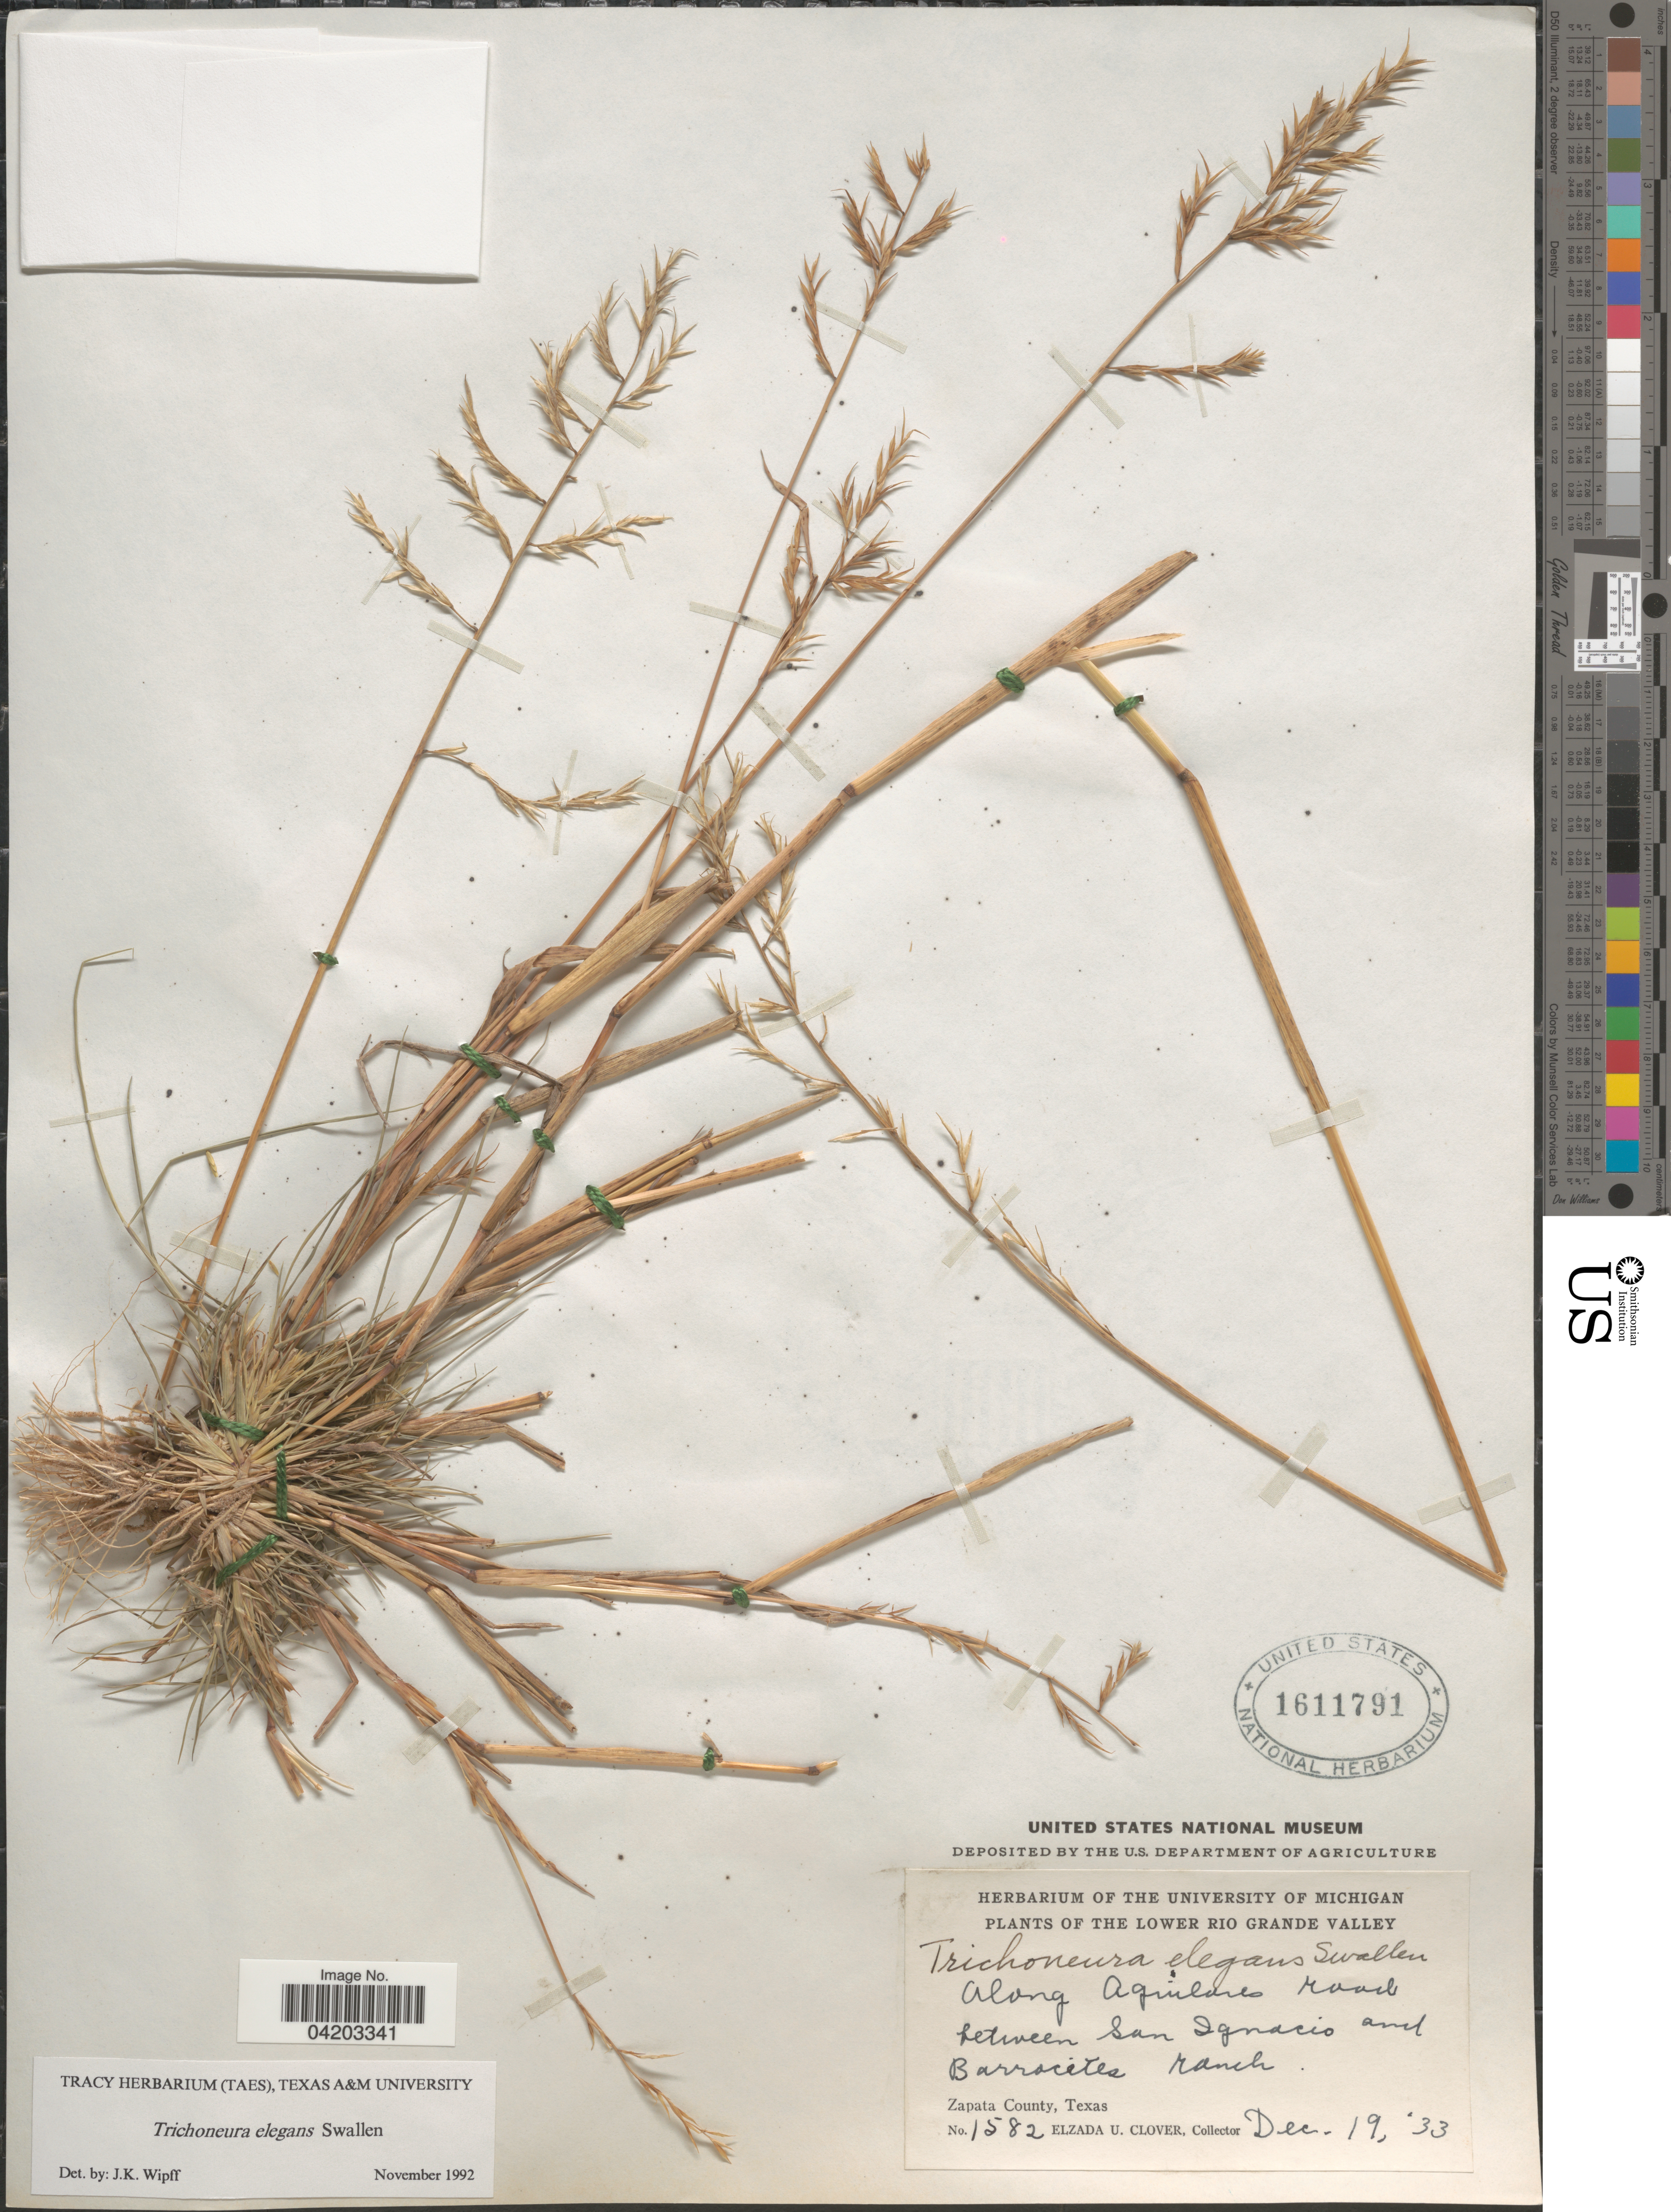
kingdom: Plantae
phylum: Tracheophyta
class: Liliopsida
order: Poales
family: Poaceae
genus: Trichoneura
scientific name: Trichoneura elegans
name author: Swallen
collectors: E. U. Clover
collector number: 1582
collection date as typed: Transcribed d/m/y: 19/12/33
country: United States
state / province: Texas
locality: Lower Rio Grande Valley. Along Aguilares road between San Ignacio and Barrocites ranch. Zapata County.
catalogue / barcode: US 1611794